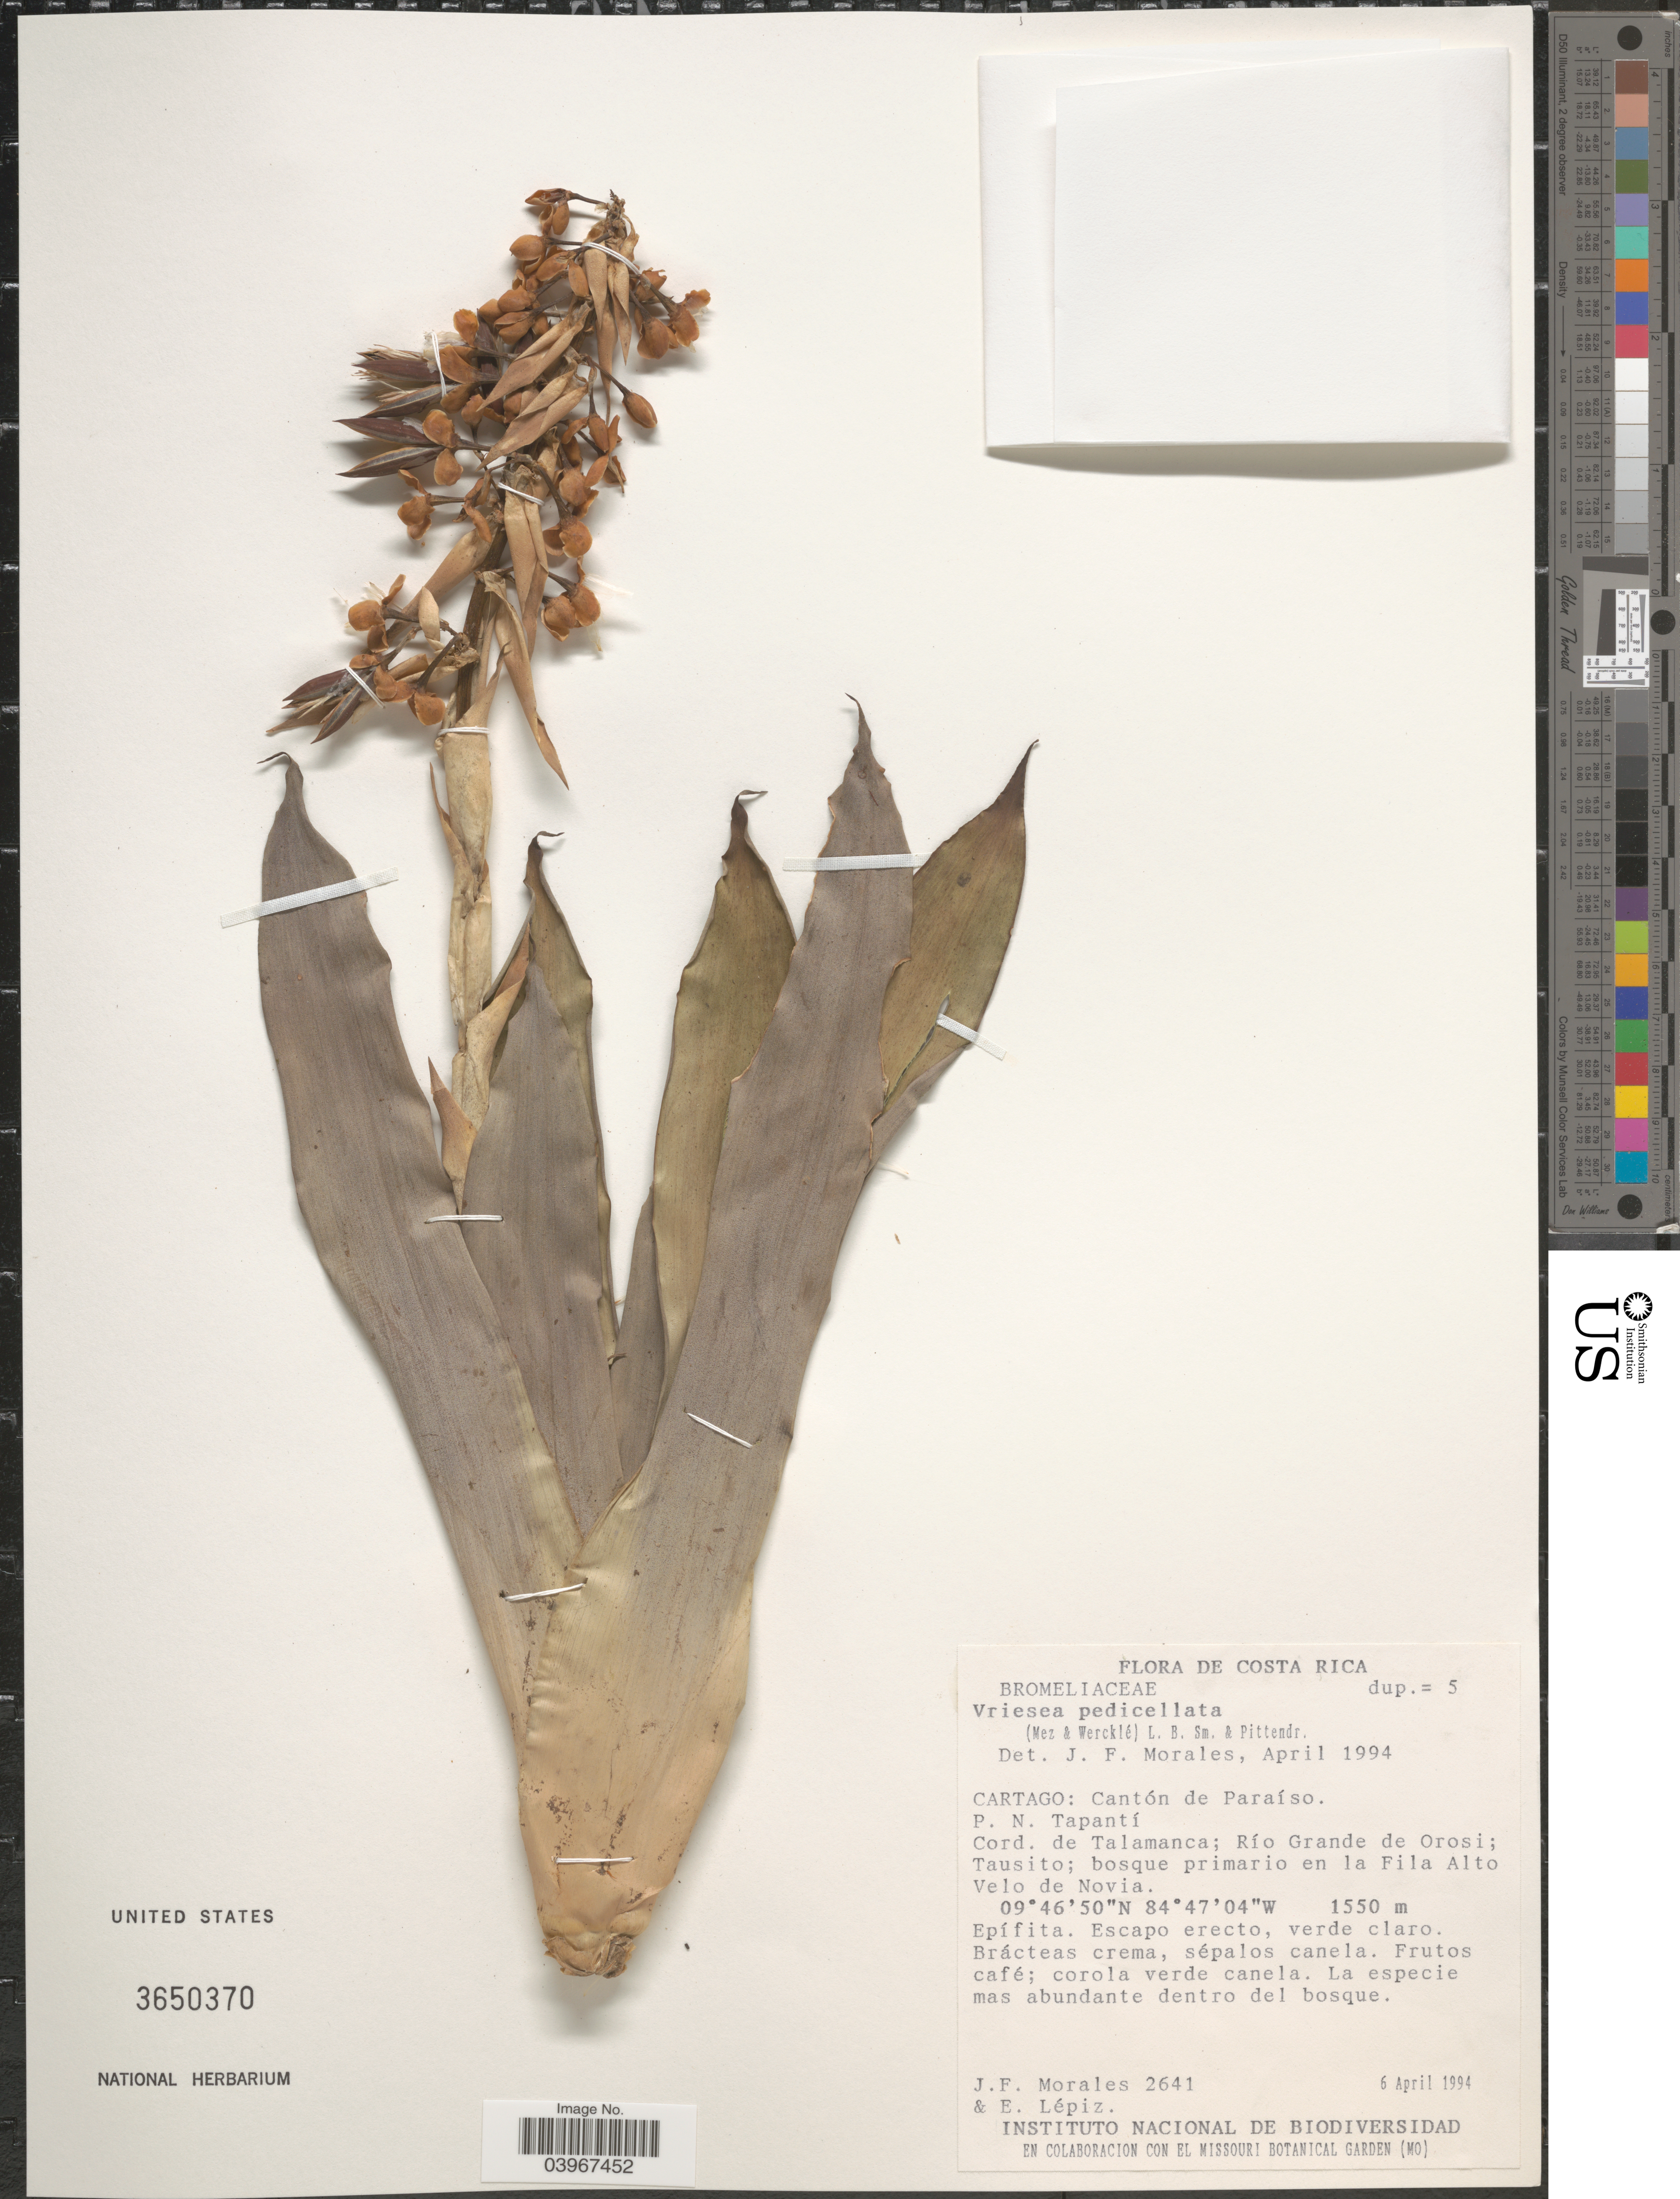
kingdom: Plantae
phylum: Tracheophyta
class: Liliopsida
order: Poales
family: Bromeliaceae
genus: Werauhia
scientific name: Werauhia pedicellata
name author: (Mez & Wercklé) J.R. Grant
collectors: J. Morales & E. Lepiz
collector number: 2641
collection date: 1994-04-06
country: Costa Rica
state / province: Cartago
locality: Cantón de Paraíso. P. N. Tapantí. Cord. de Talamanca; Río Grande de Orosi; Tausito; bosque primario en la Fila Alto Velo de Novia.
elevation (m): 1550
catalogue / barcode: US 3650370